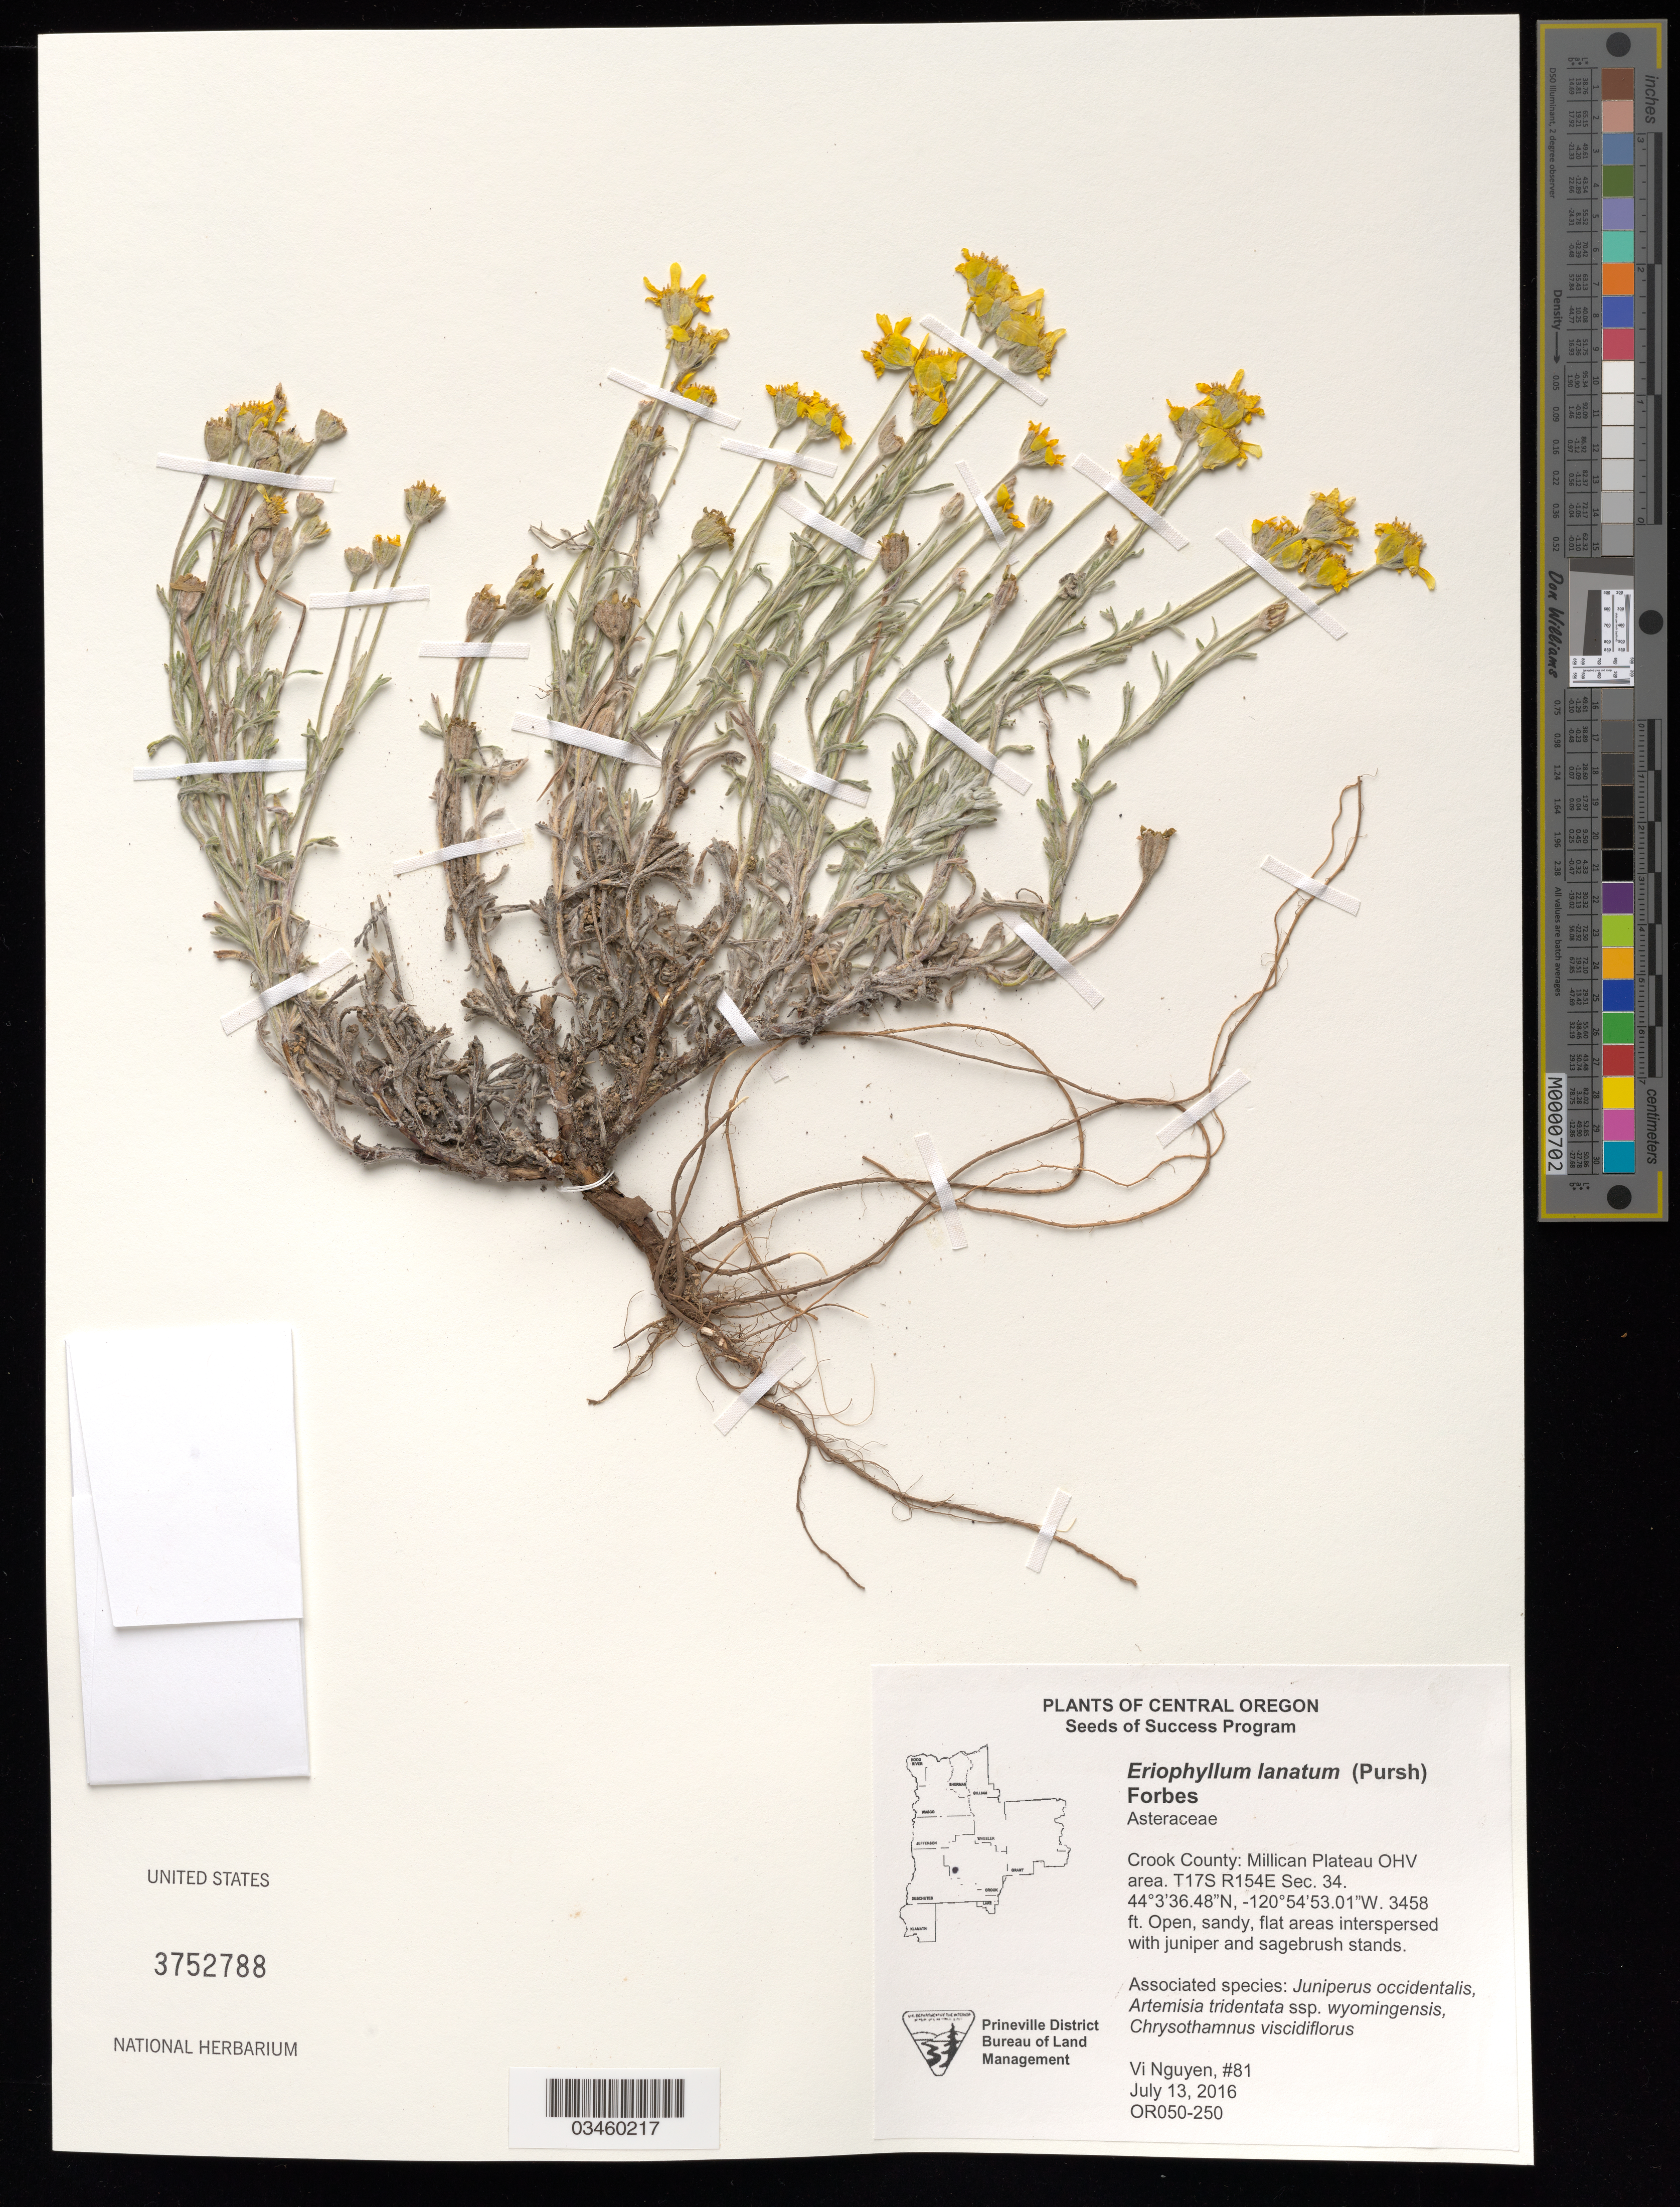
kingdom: Plantae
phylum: Tracheophyta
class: Magnoliopsida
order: Asterales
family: Asteraceae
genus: Eriophyllum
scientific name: Eriophyllum lanatum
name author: (Pursh) J. Forbes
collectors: V. Nguyen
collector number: OR050-250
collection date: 2016-07-13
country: United States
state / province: Oregon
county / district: Crook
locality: Millican Plateau OHV area. T17S R154E Sec 34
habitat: Open, sandy flat areas interspersed with juniper and sagebrush stands. With Artemisia tridentata ssp. wyomingensis, Juniperus occidentalis, ect.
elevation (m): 1054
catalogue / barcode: US 3752788